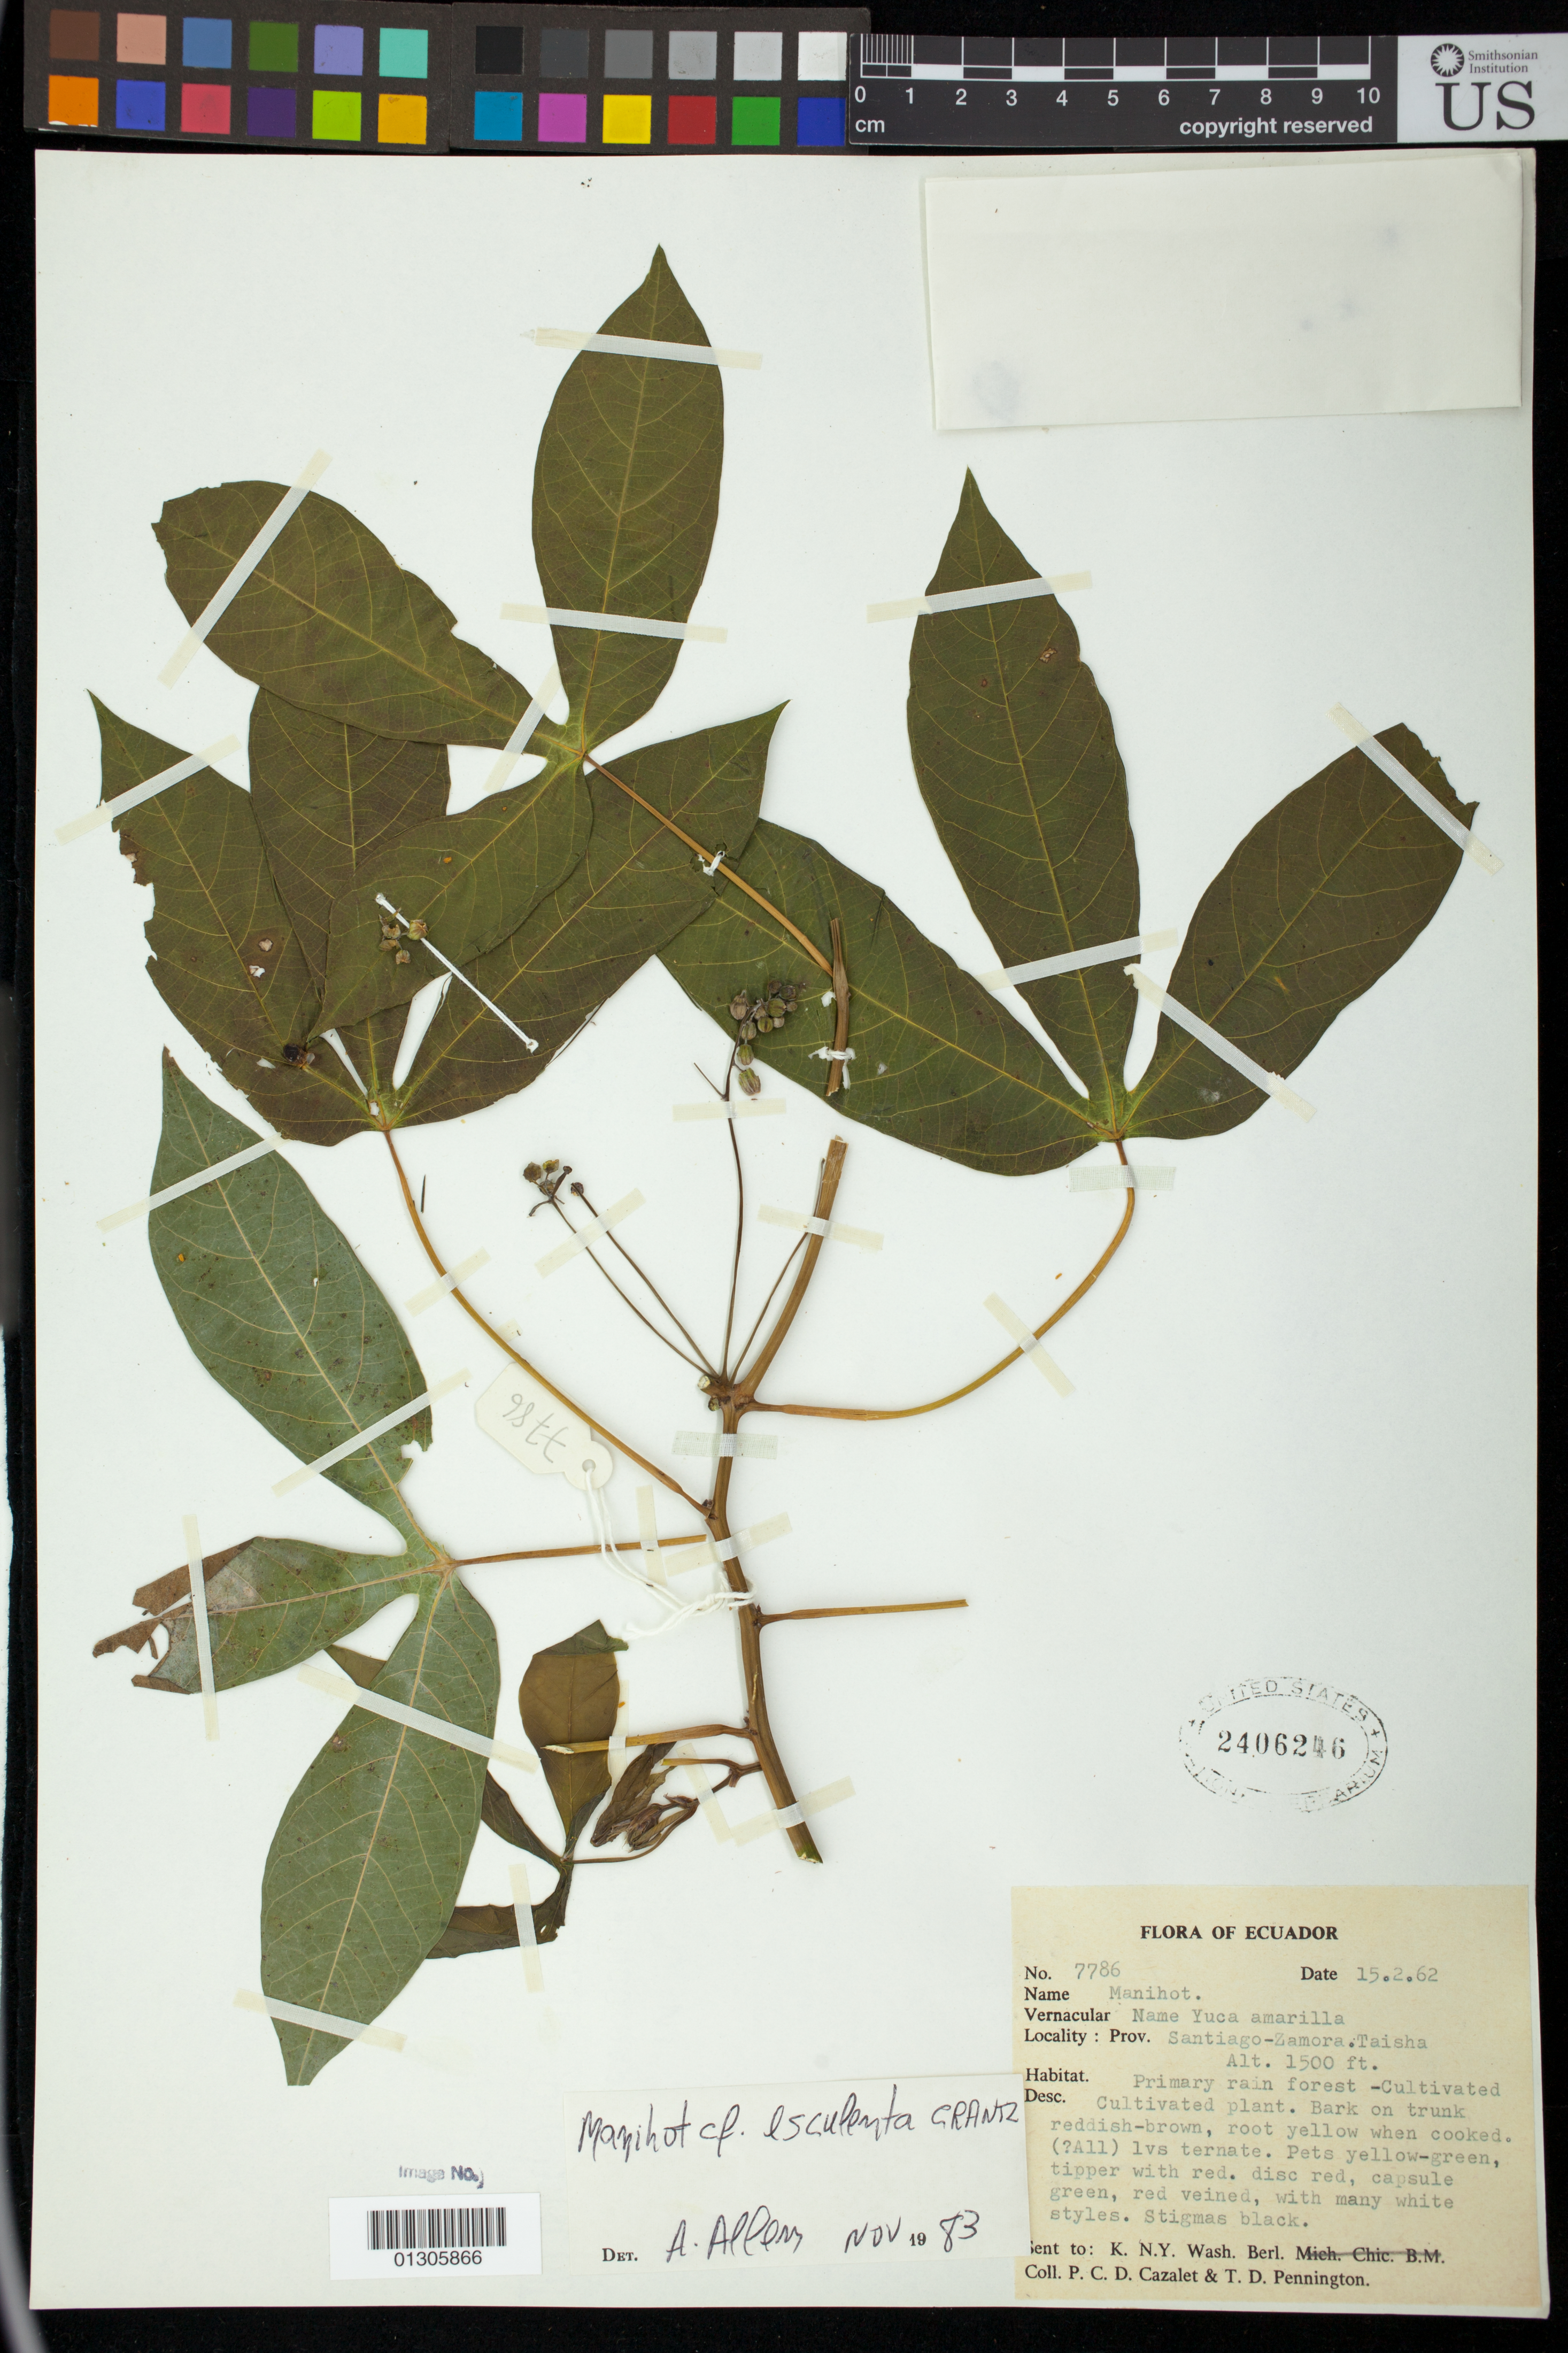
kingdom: Plantae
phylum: Tracheophyta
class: Magnoliopsida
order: Malpighiales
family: Euphorbiaceae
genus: Manihot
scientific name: Manihot esculenta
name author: Crantz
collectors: P. C. D. Cazalet & T. D. Pennington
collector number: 7786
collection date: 1962-02-15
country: Ecuador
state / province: Morona-Santiago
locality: Santiago-Zamora. Taisha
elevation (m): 457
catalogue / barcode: US 2406246